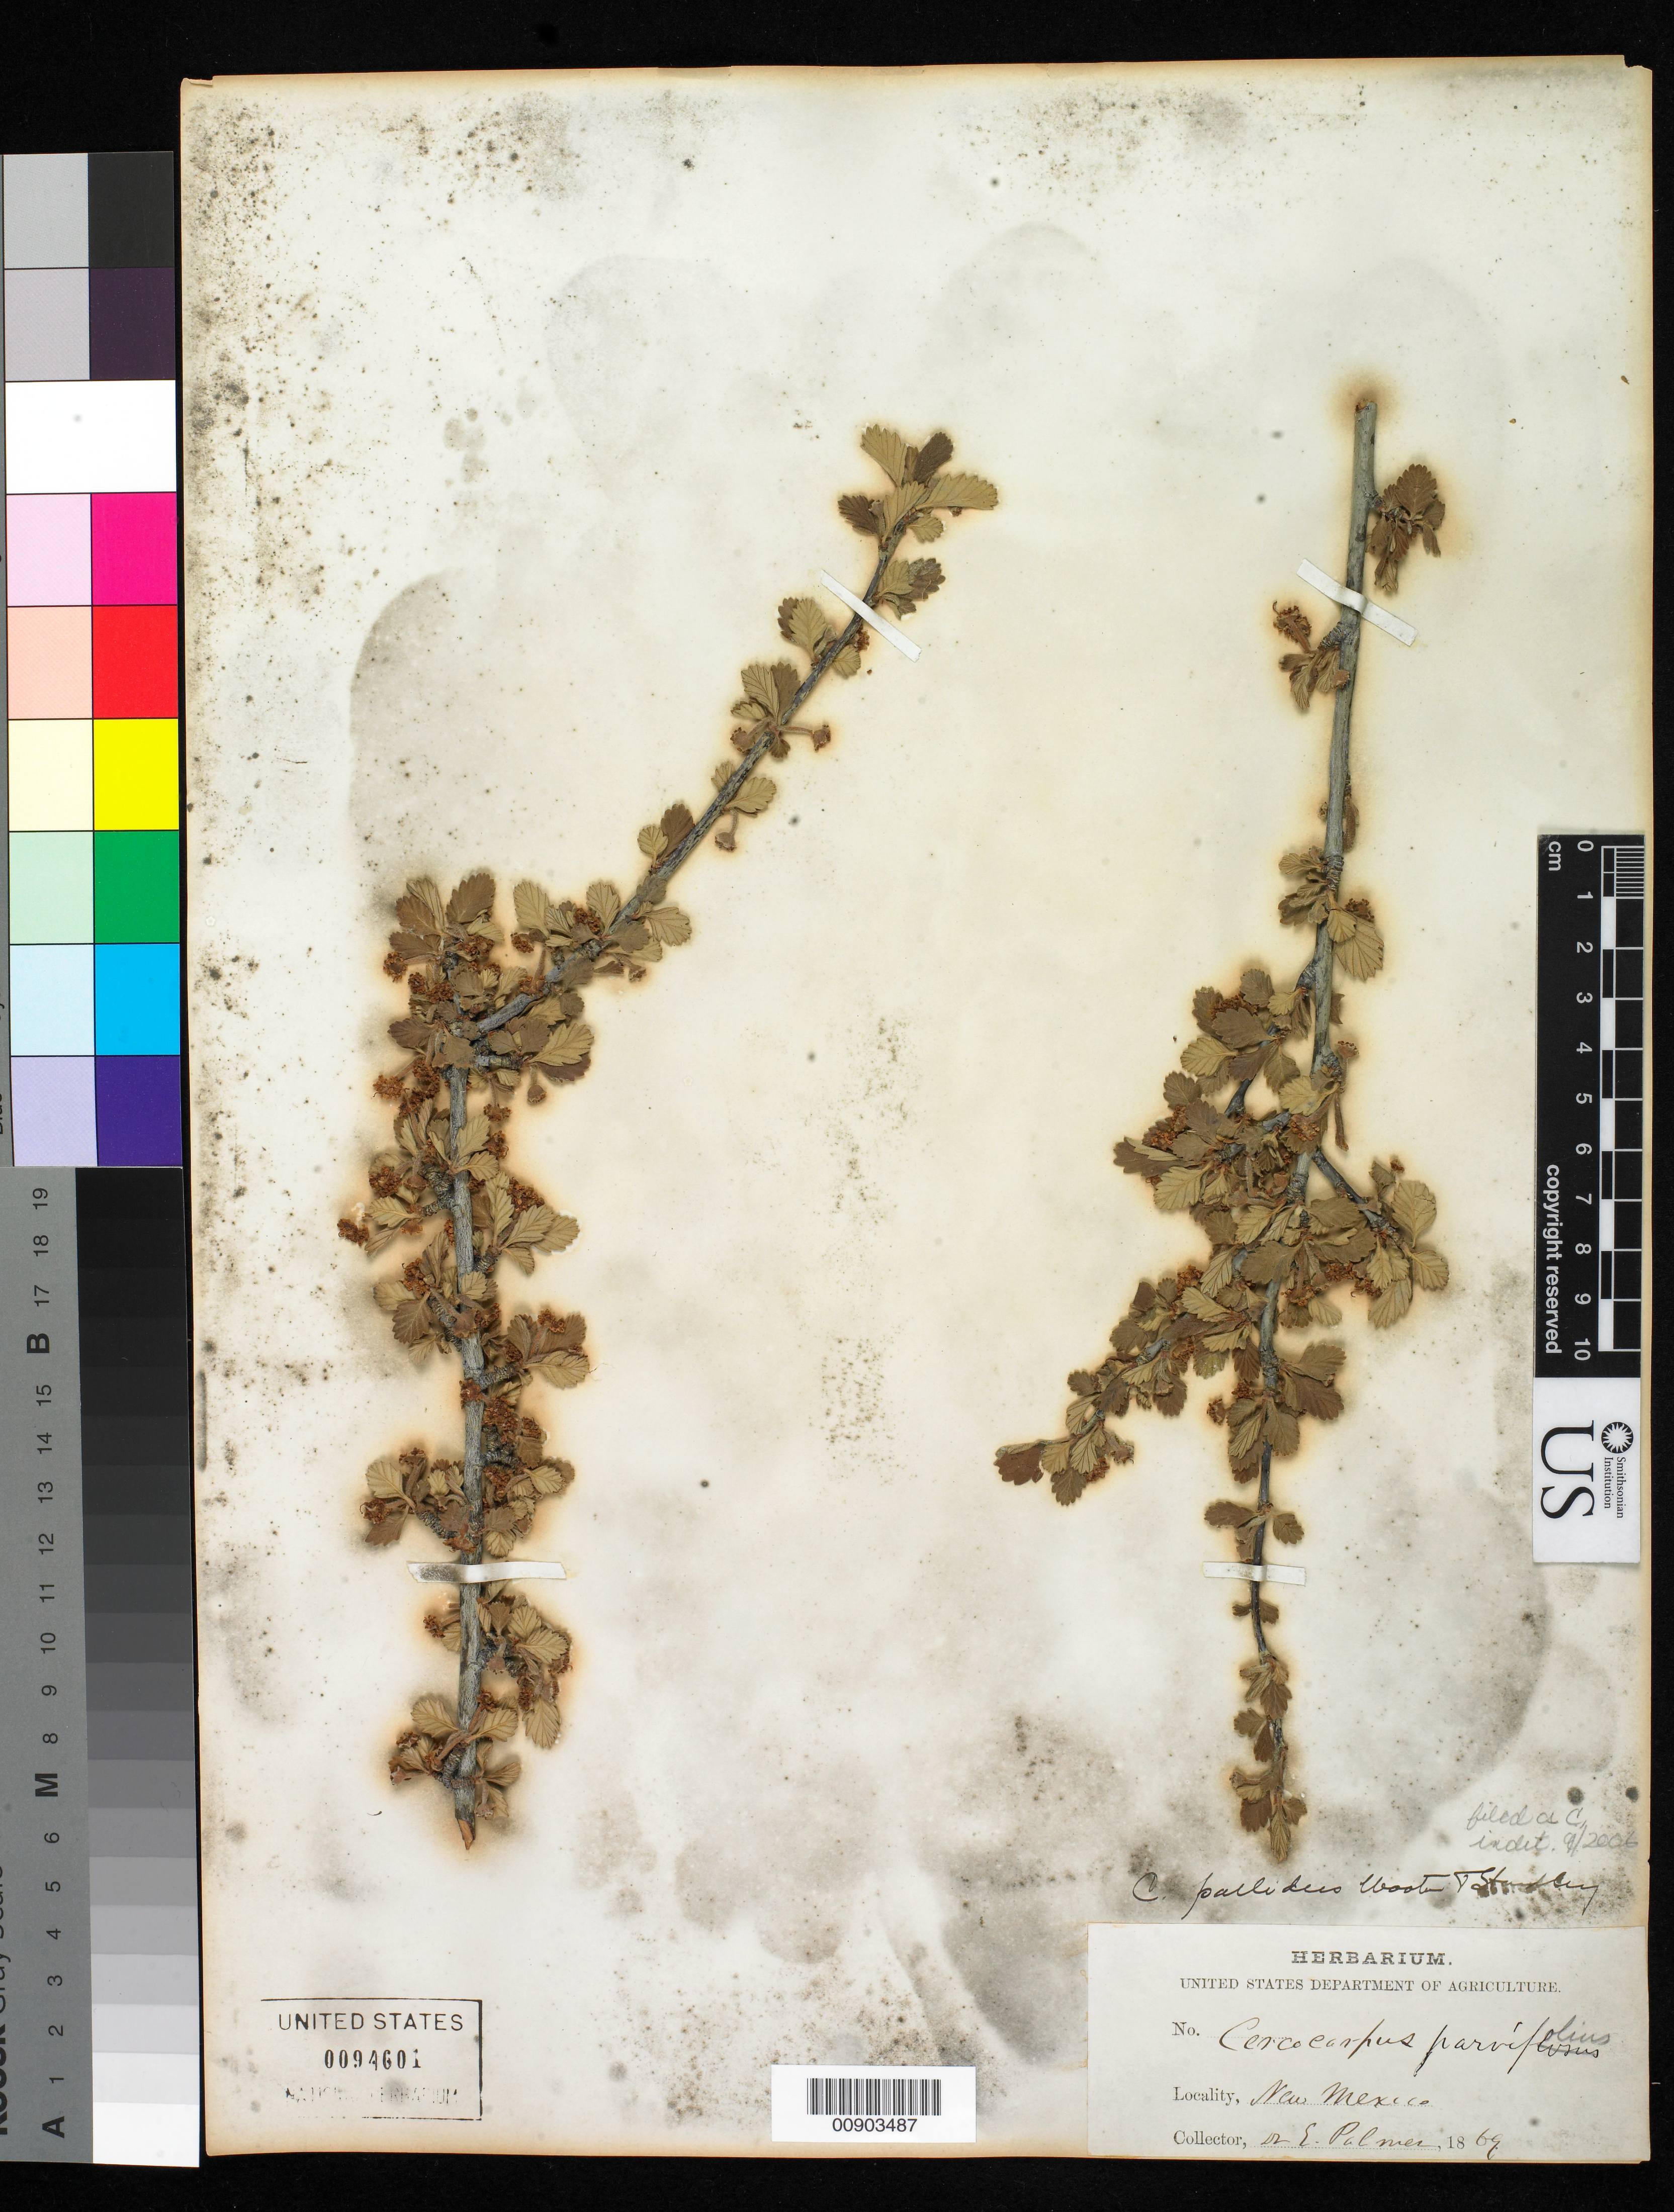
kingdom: Plantae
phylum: Tracheophyta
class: Magnoliopsida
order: Rosales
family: Rosaceae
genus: Cercocarpus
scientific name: Cercocarpus sp.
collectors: E. Palmer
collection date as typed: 1869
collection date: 1869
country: United States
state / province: New Mexico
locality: New Mexico.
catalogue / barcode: US 94601